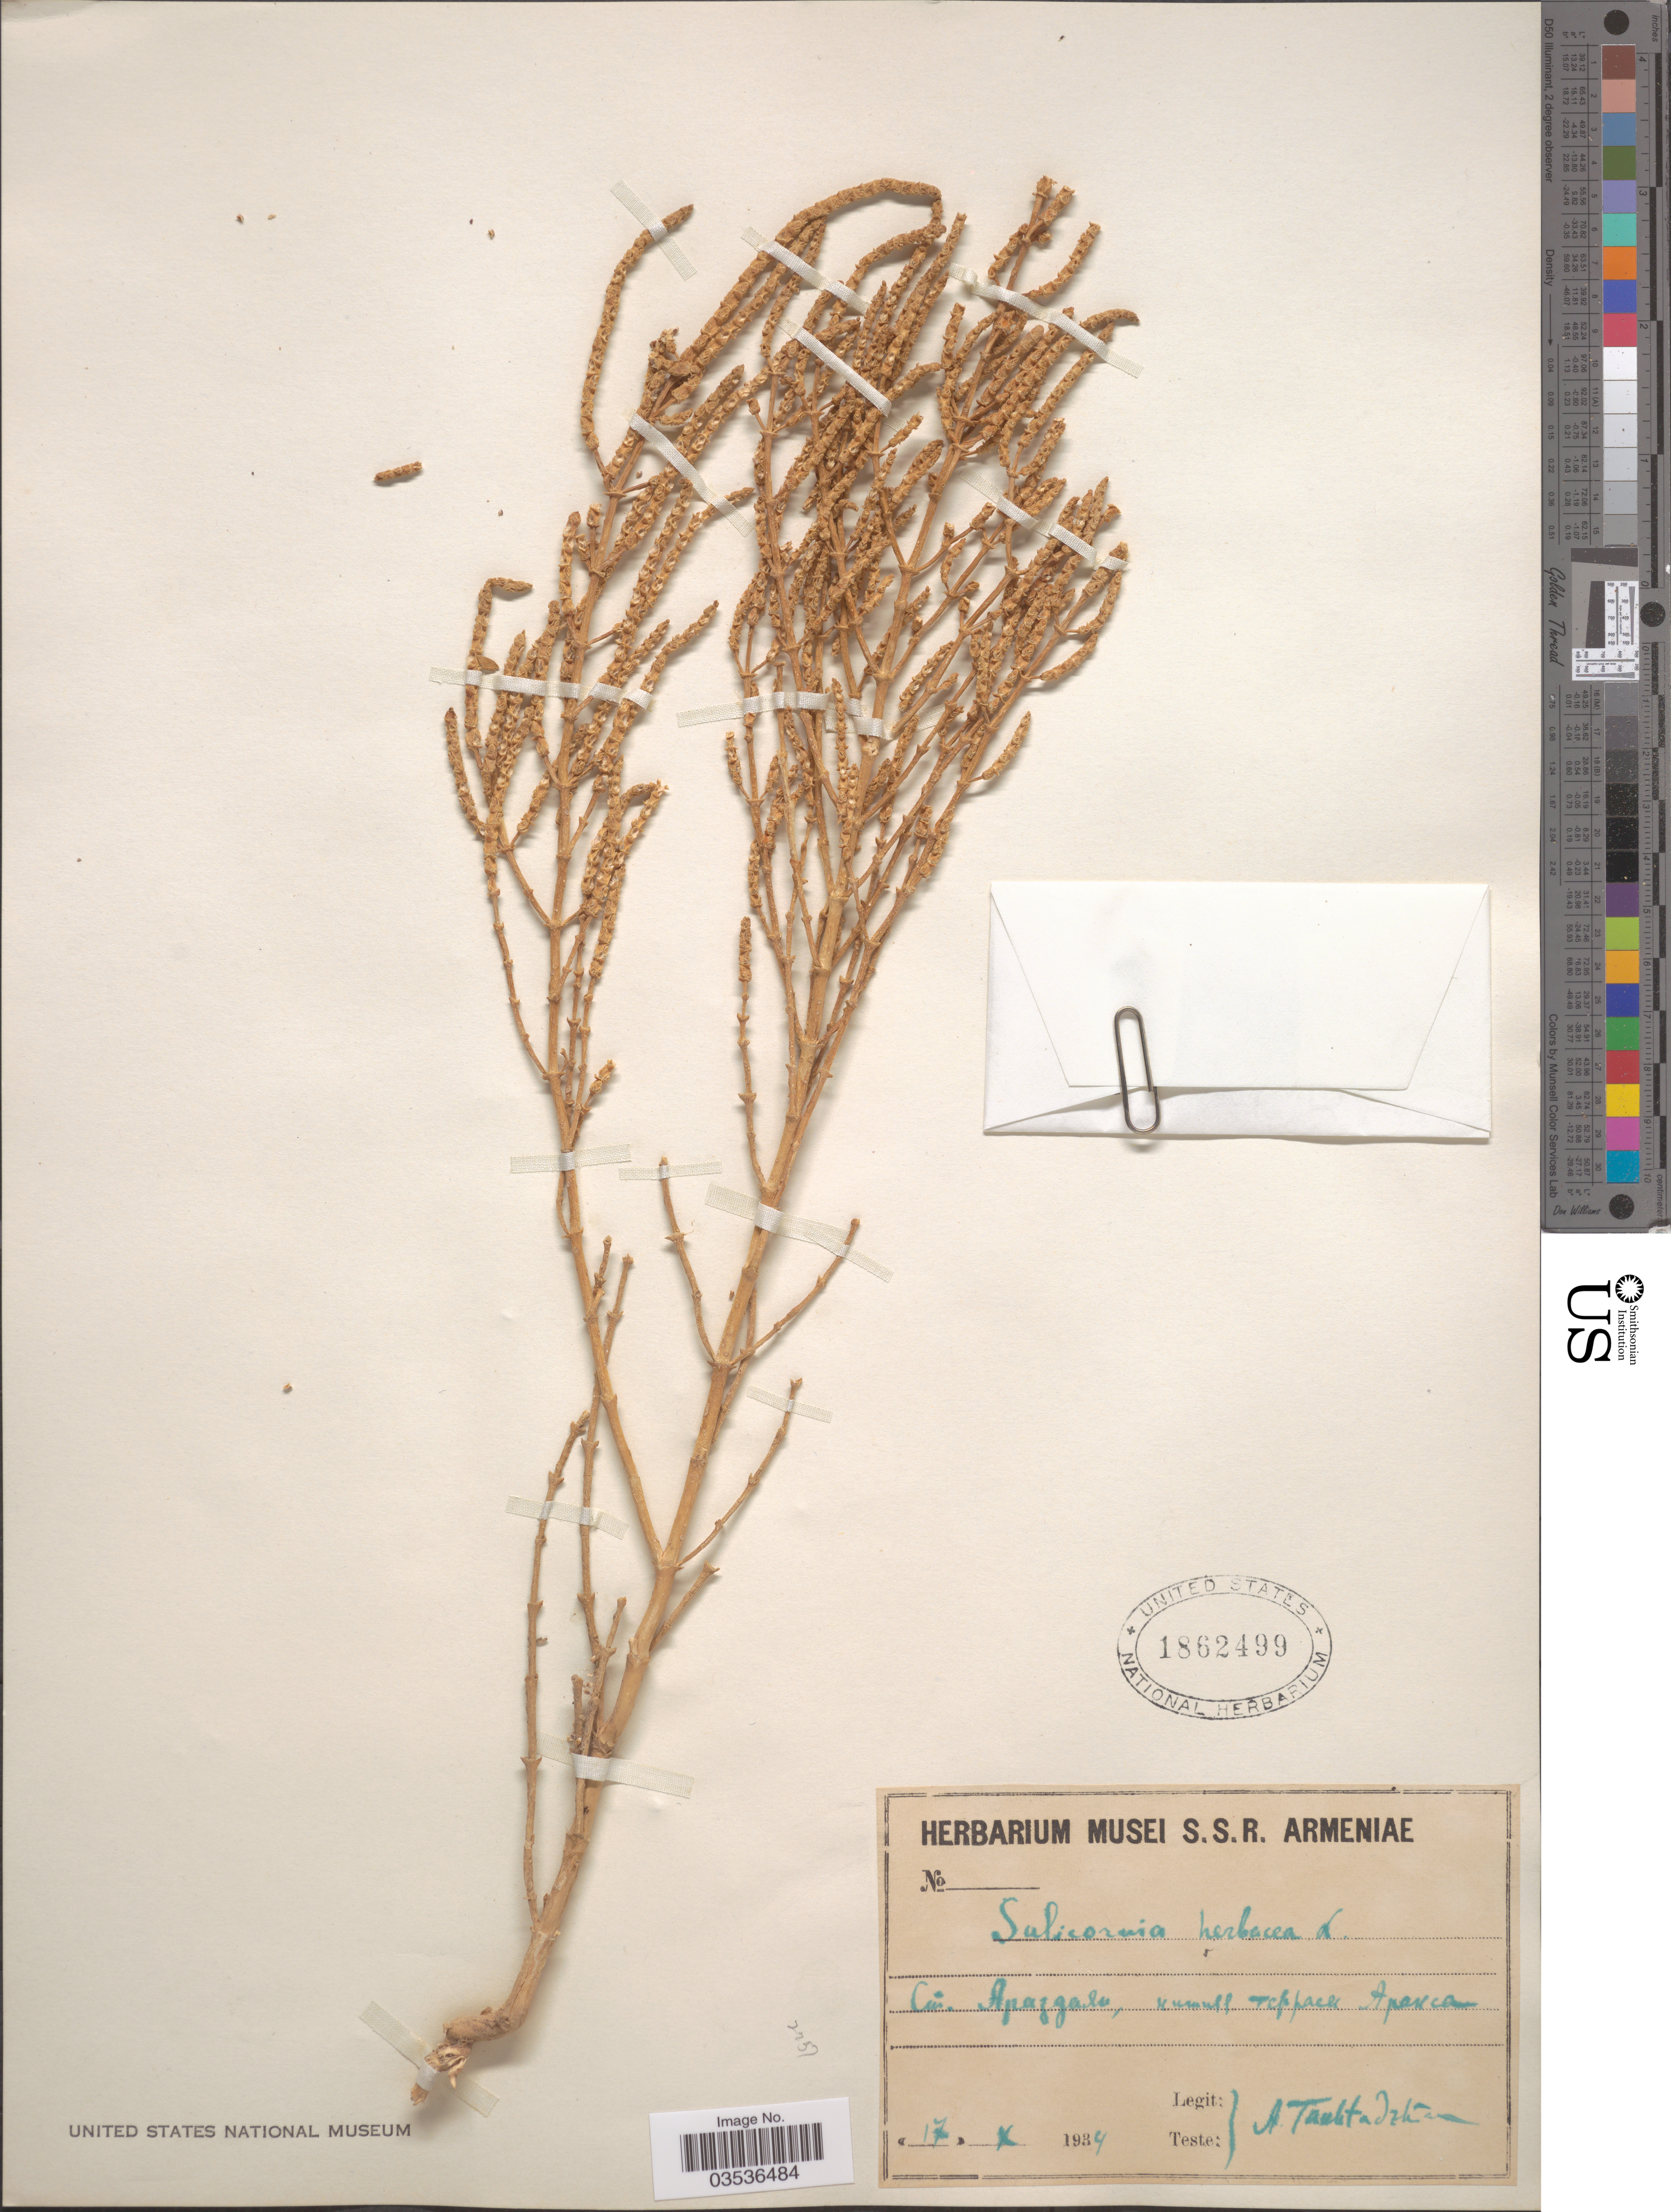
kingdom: Plantae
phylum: Tracheophyta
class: Magnoliopsida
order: Caryophyllales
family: Amaranthaceae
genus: Salicornia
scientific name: Salicornia europaea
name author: L.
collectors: A. Takhtadzhian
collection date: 1934-10-17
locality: Cuí. Apazgadu, [interpreted] X.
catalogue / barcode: US 1862499